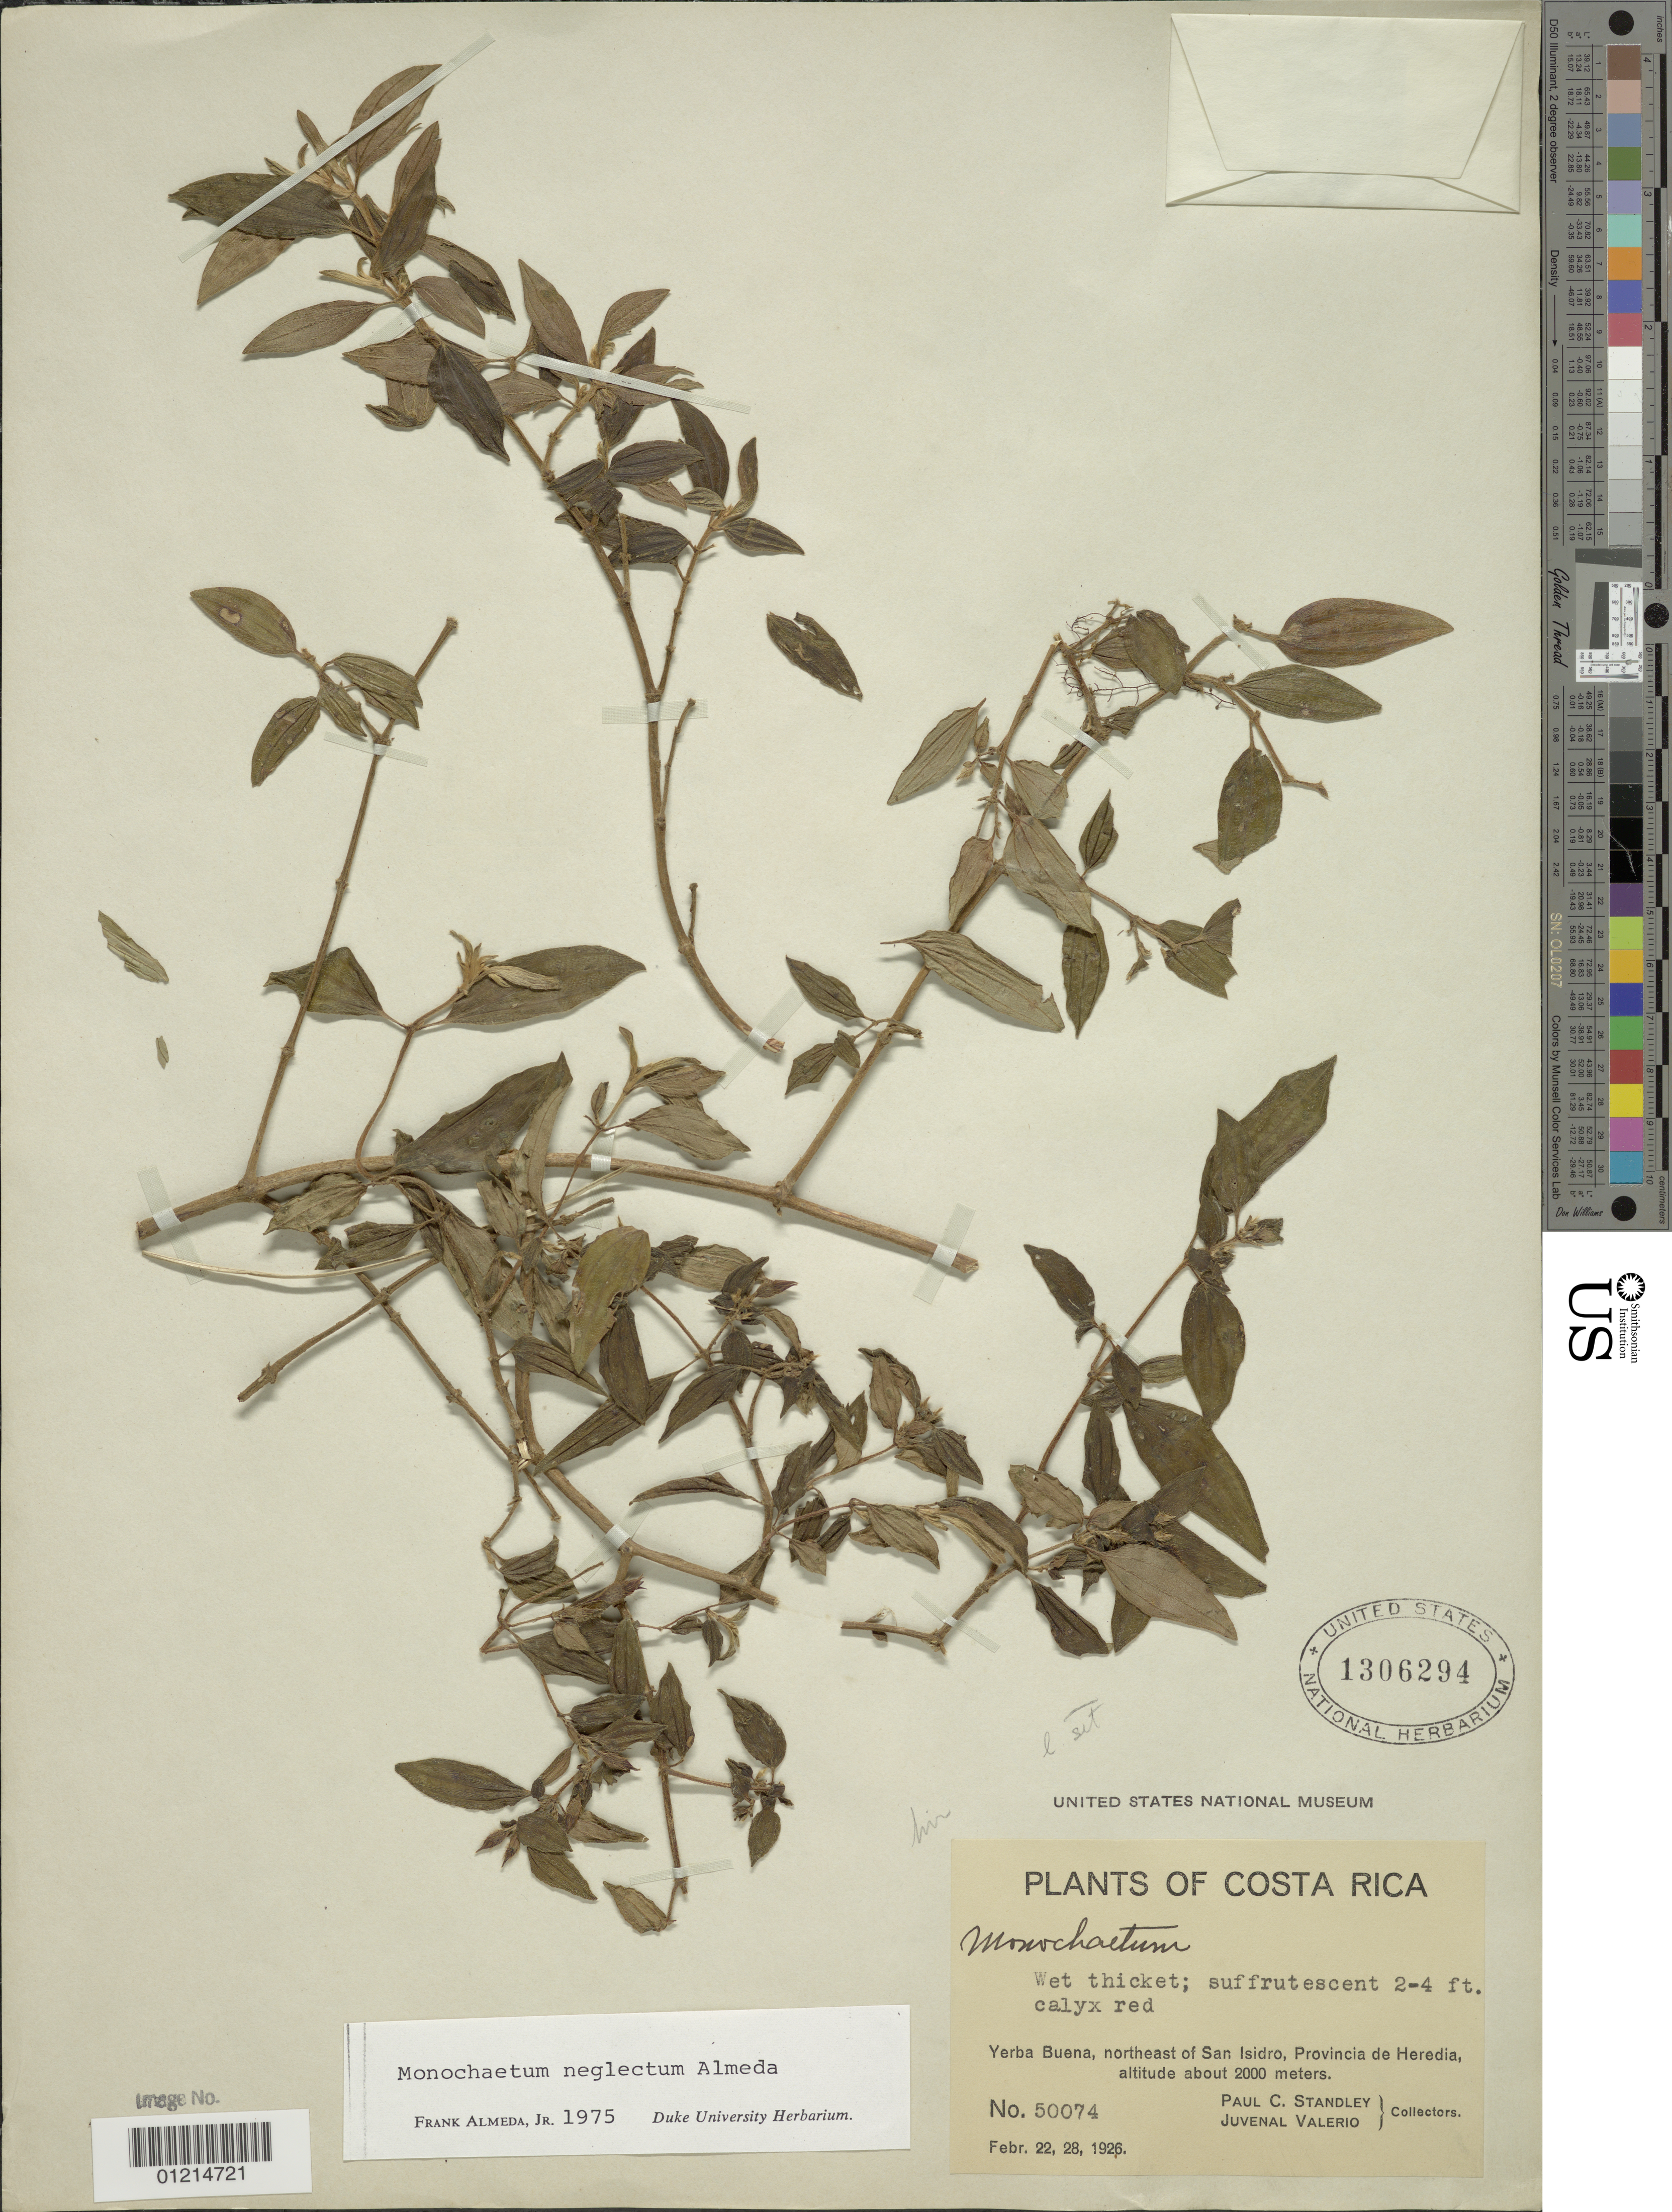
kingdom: Plantae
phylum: Tracheophyta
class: Magnoliopsida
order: Myrtales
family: Melastomataceae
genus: Monochaetum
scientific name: Monochaetum neglectum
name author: Almeda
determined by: Almeda, F.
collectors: P. C. Standley & J. Valerio R.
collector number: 50074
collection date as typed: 22 Feb 1926 and 28 Feb 1926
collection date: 1926-02-22,1926-02-28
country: Costa Rica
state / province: Heredia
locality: Yerba Buena, NE of San Isidro.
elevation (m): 2000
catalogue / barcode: US 1306294